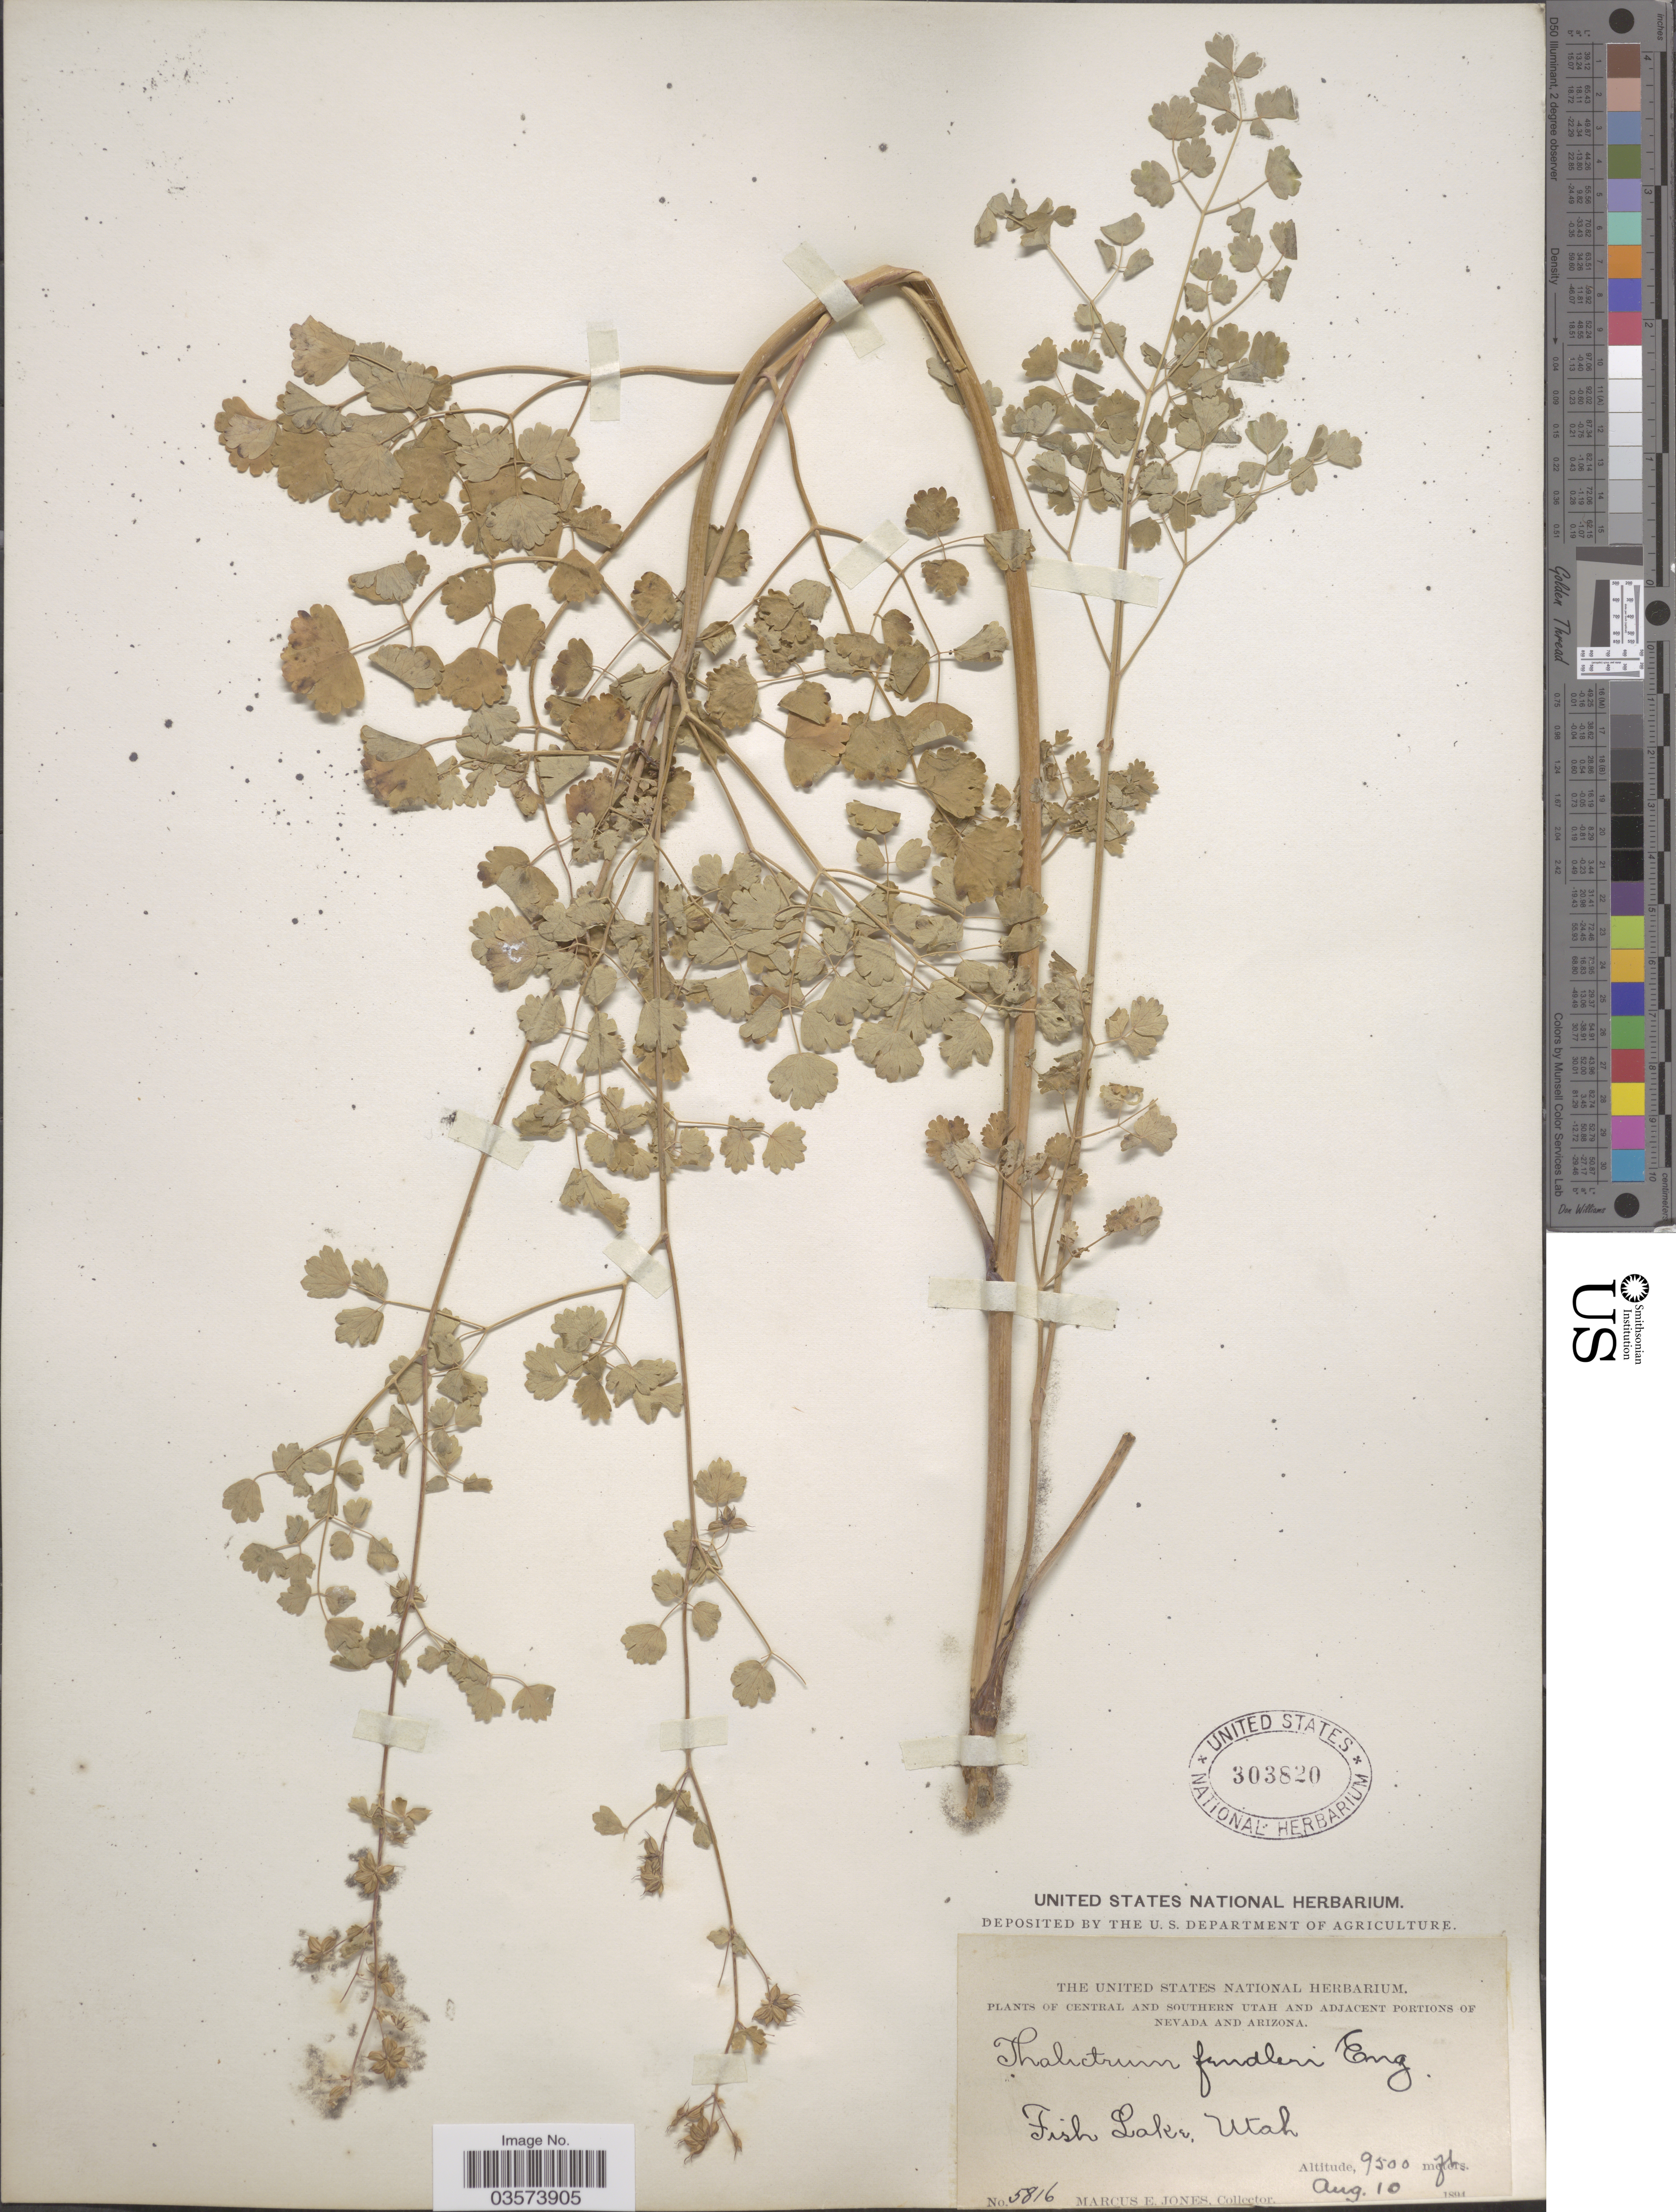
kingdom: Plantae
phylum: Tracheophyta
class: Magnoliopsida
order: Ranunculales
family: Ranunculaceae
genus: Thalictrum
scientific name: Thalictrum fendleri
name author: Engelm. ex A. Gray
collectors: M. E. Jones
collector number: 5816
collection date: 1894-08-10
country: United States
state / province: Utah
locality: Central and Southern Utah. Fish Lake.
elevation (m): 2896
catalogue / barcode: US 303820